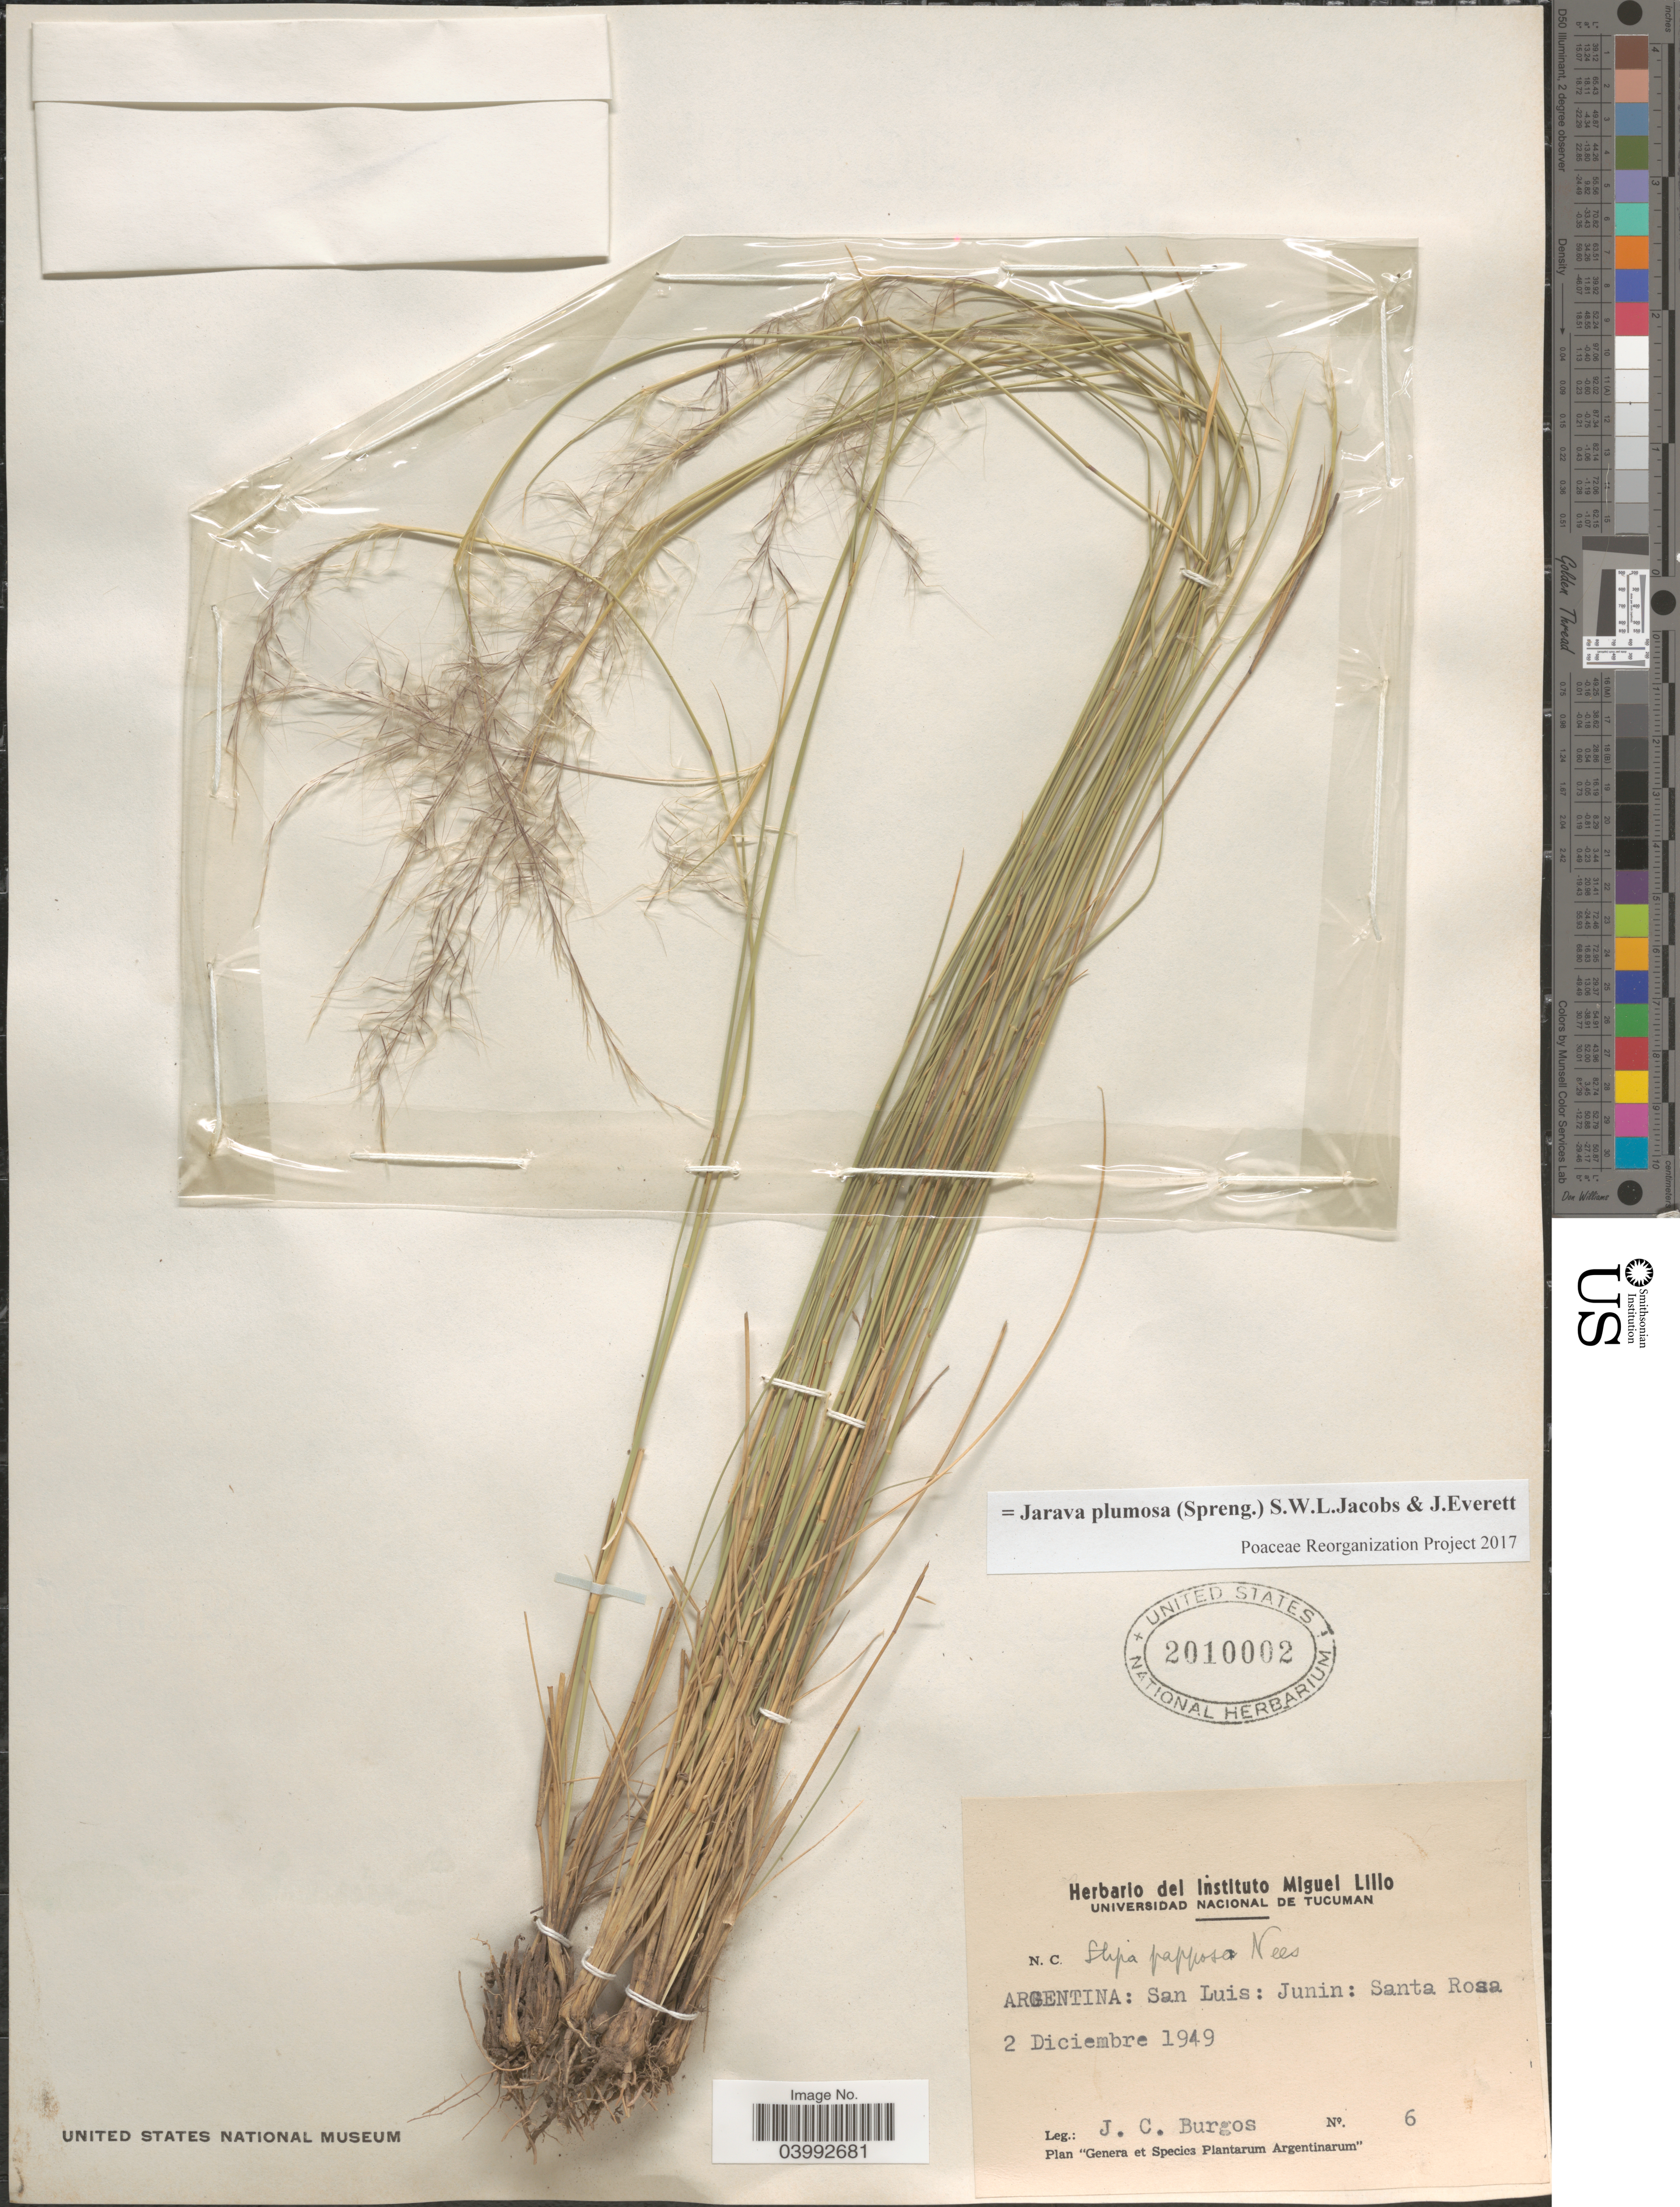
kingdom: Plantae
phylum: Tracheophyta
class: Liliopsida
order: Poales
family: Poaceae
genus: Stipa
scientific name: Stipa papposa Nees, nom. illeg.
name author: Nees in Mart.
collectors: J. Burgos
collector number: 6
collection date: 1949-12-02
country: Argentina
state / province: San Luis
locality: Junin: Santa Rosa.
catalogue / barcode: US 2010002